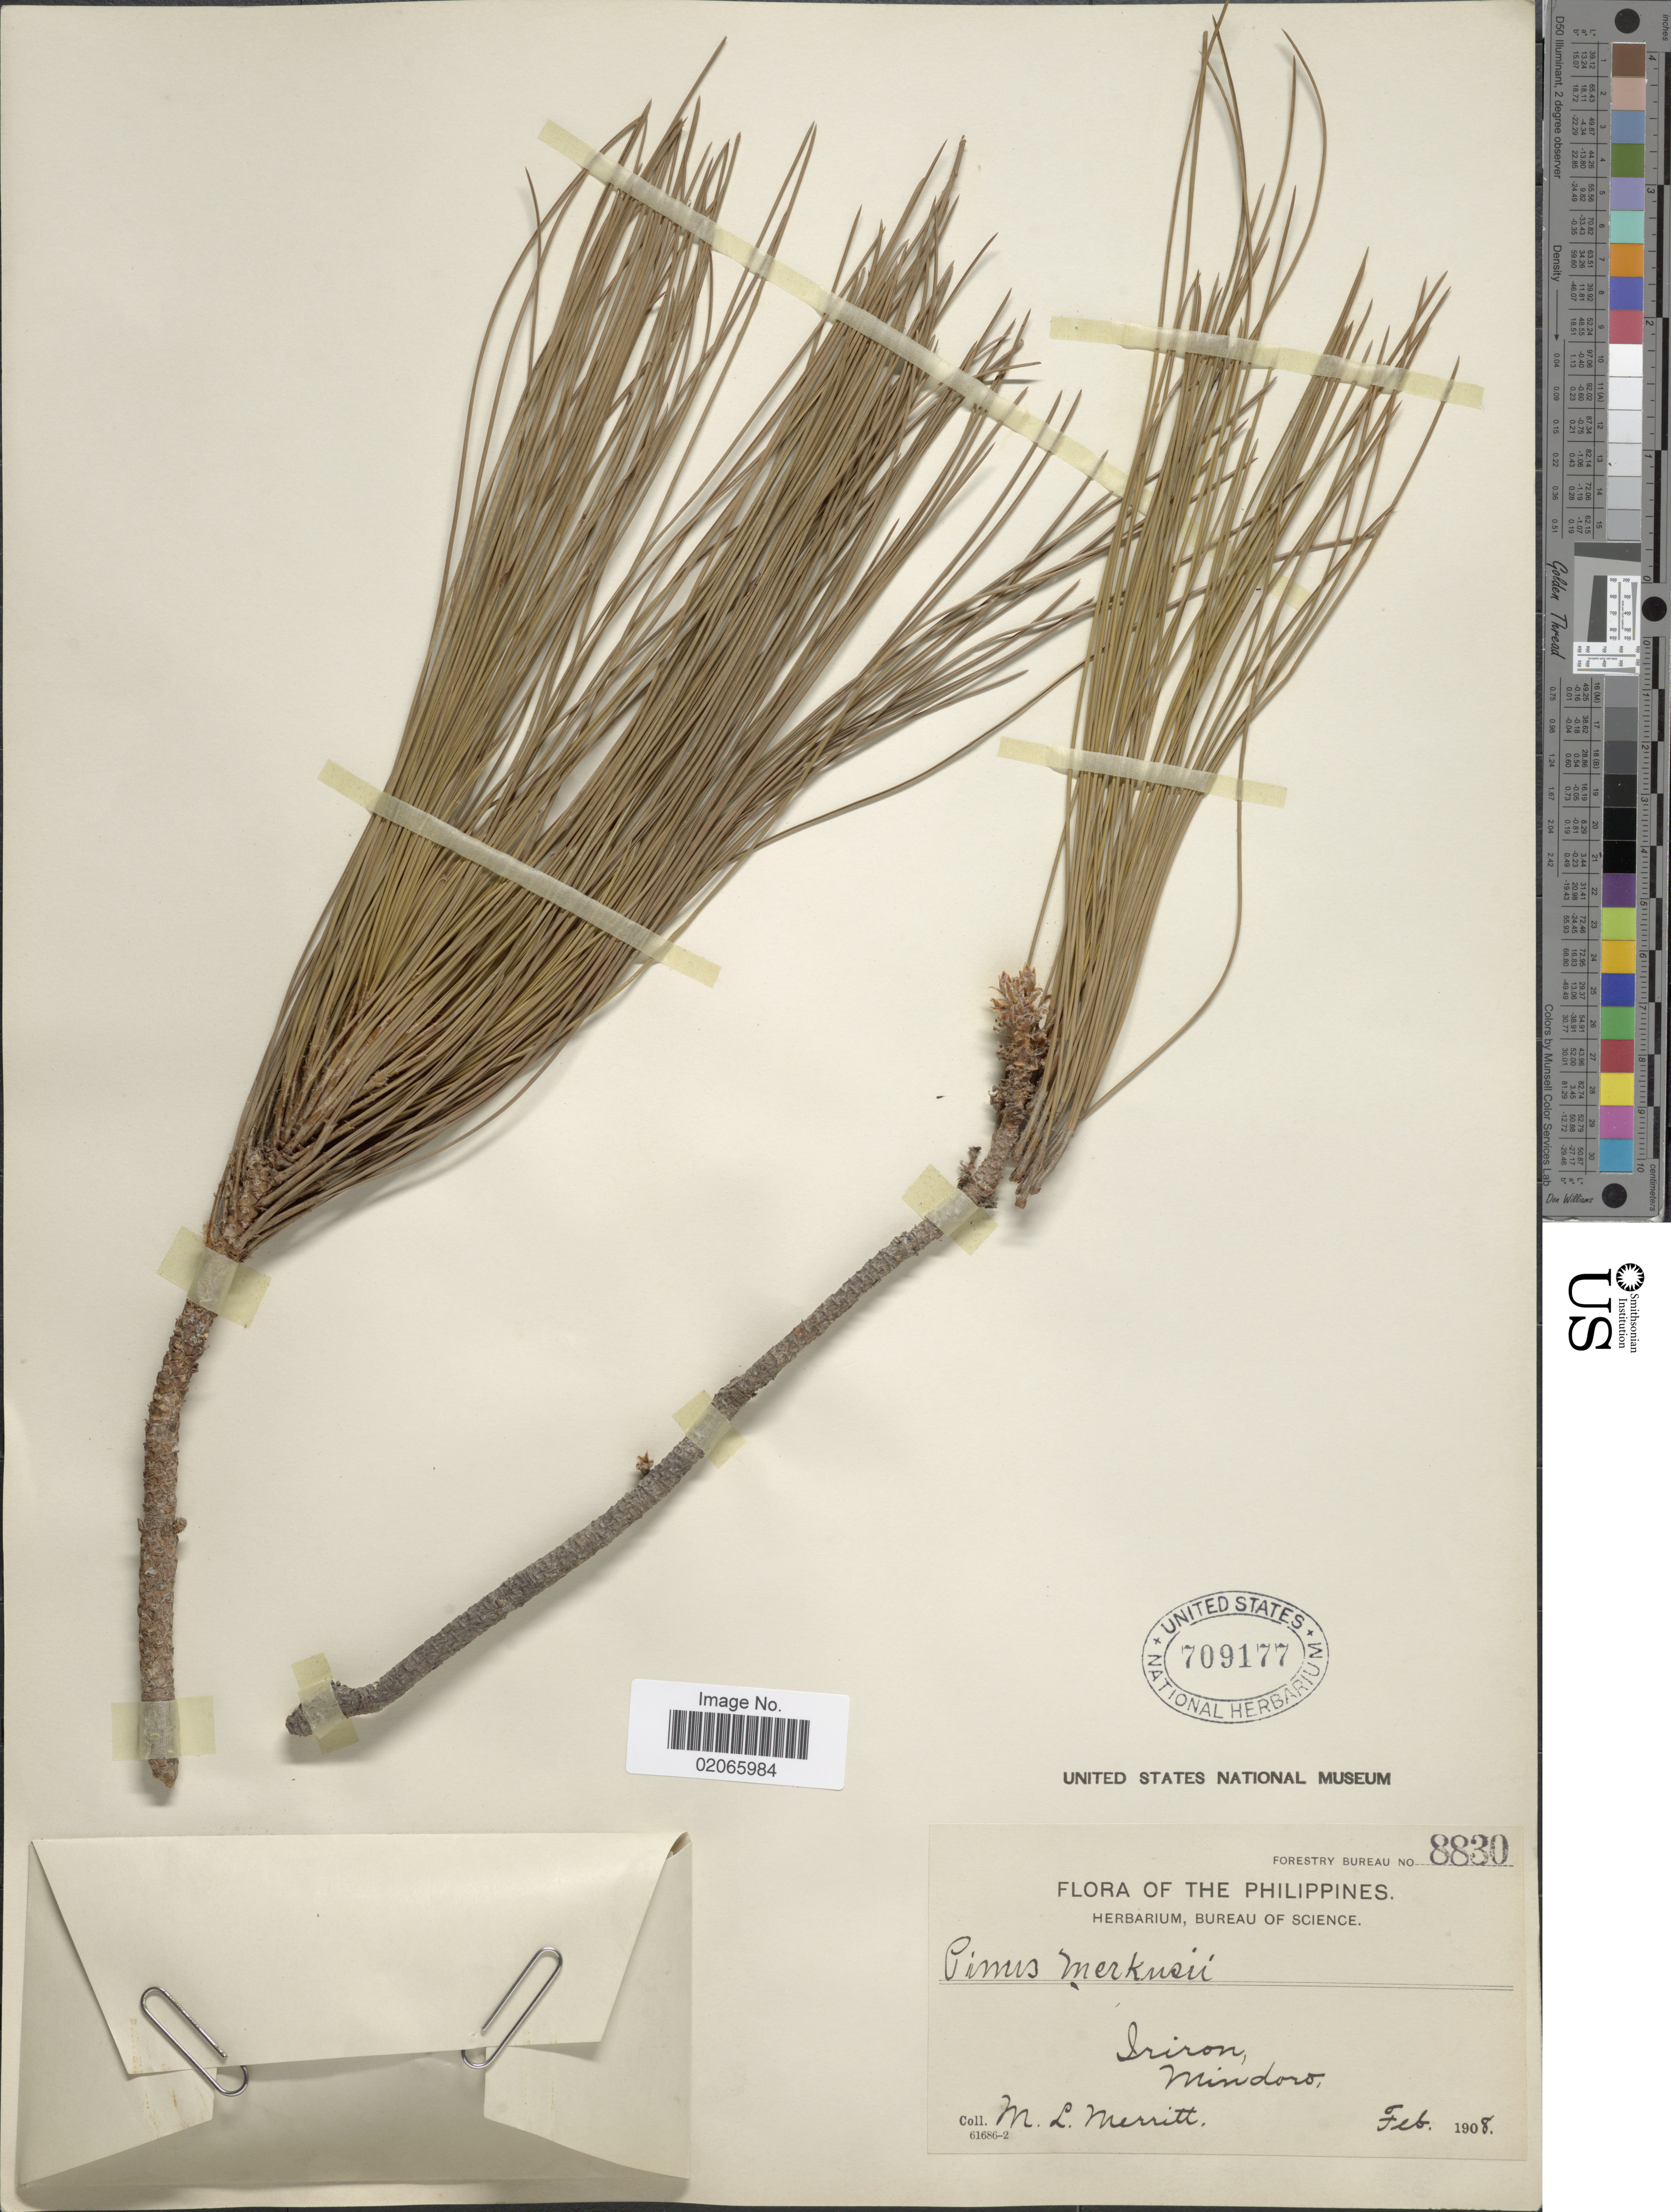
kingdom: Plantae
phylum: Tracheophyta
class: Pinopsida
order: Pinales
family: Pinaceae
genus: Pinus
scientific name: Pinus merkusii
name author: Jungh. & DeVries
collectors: M. L. Merritt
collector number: Forestry Bureau 8830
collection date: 1908-02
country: Philippines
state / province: Mimaropa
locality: Iriron, Mindoro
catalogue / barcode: US 709177